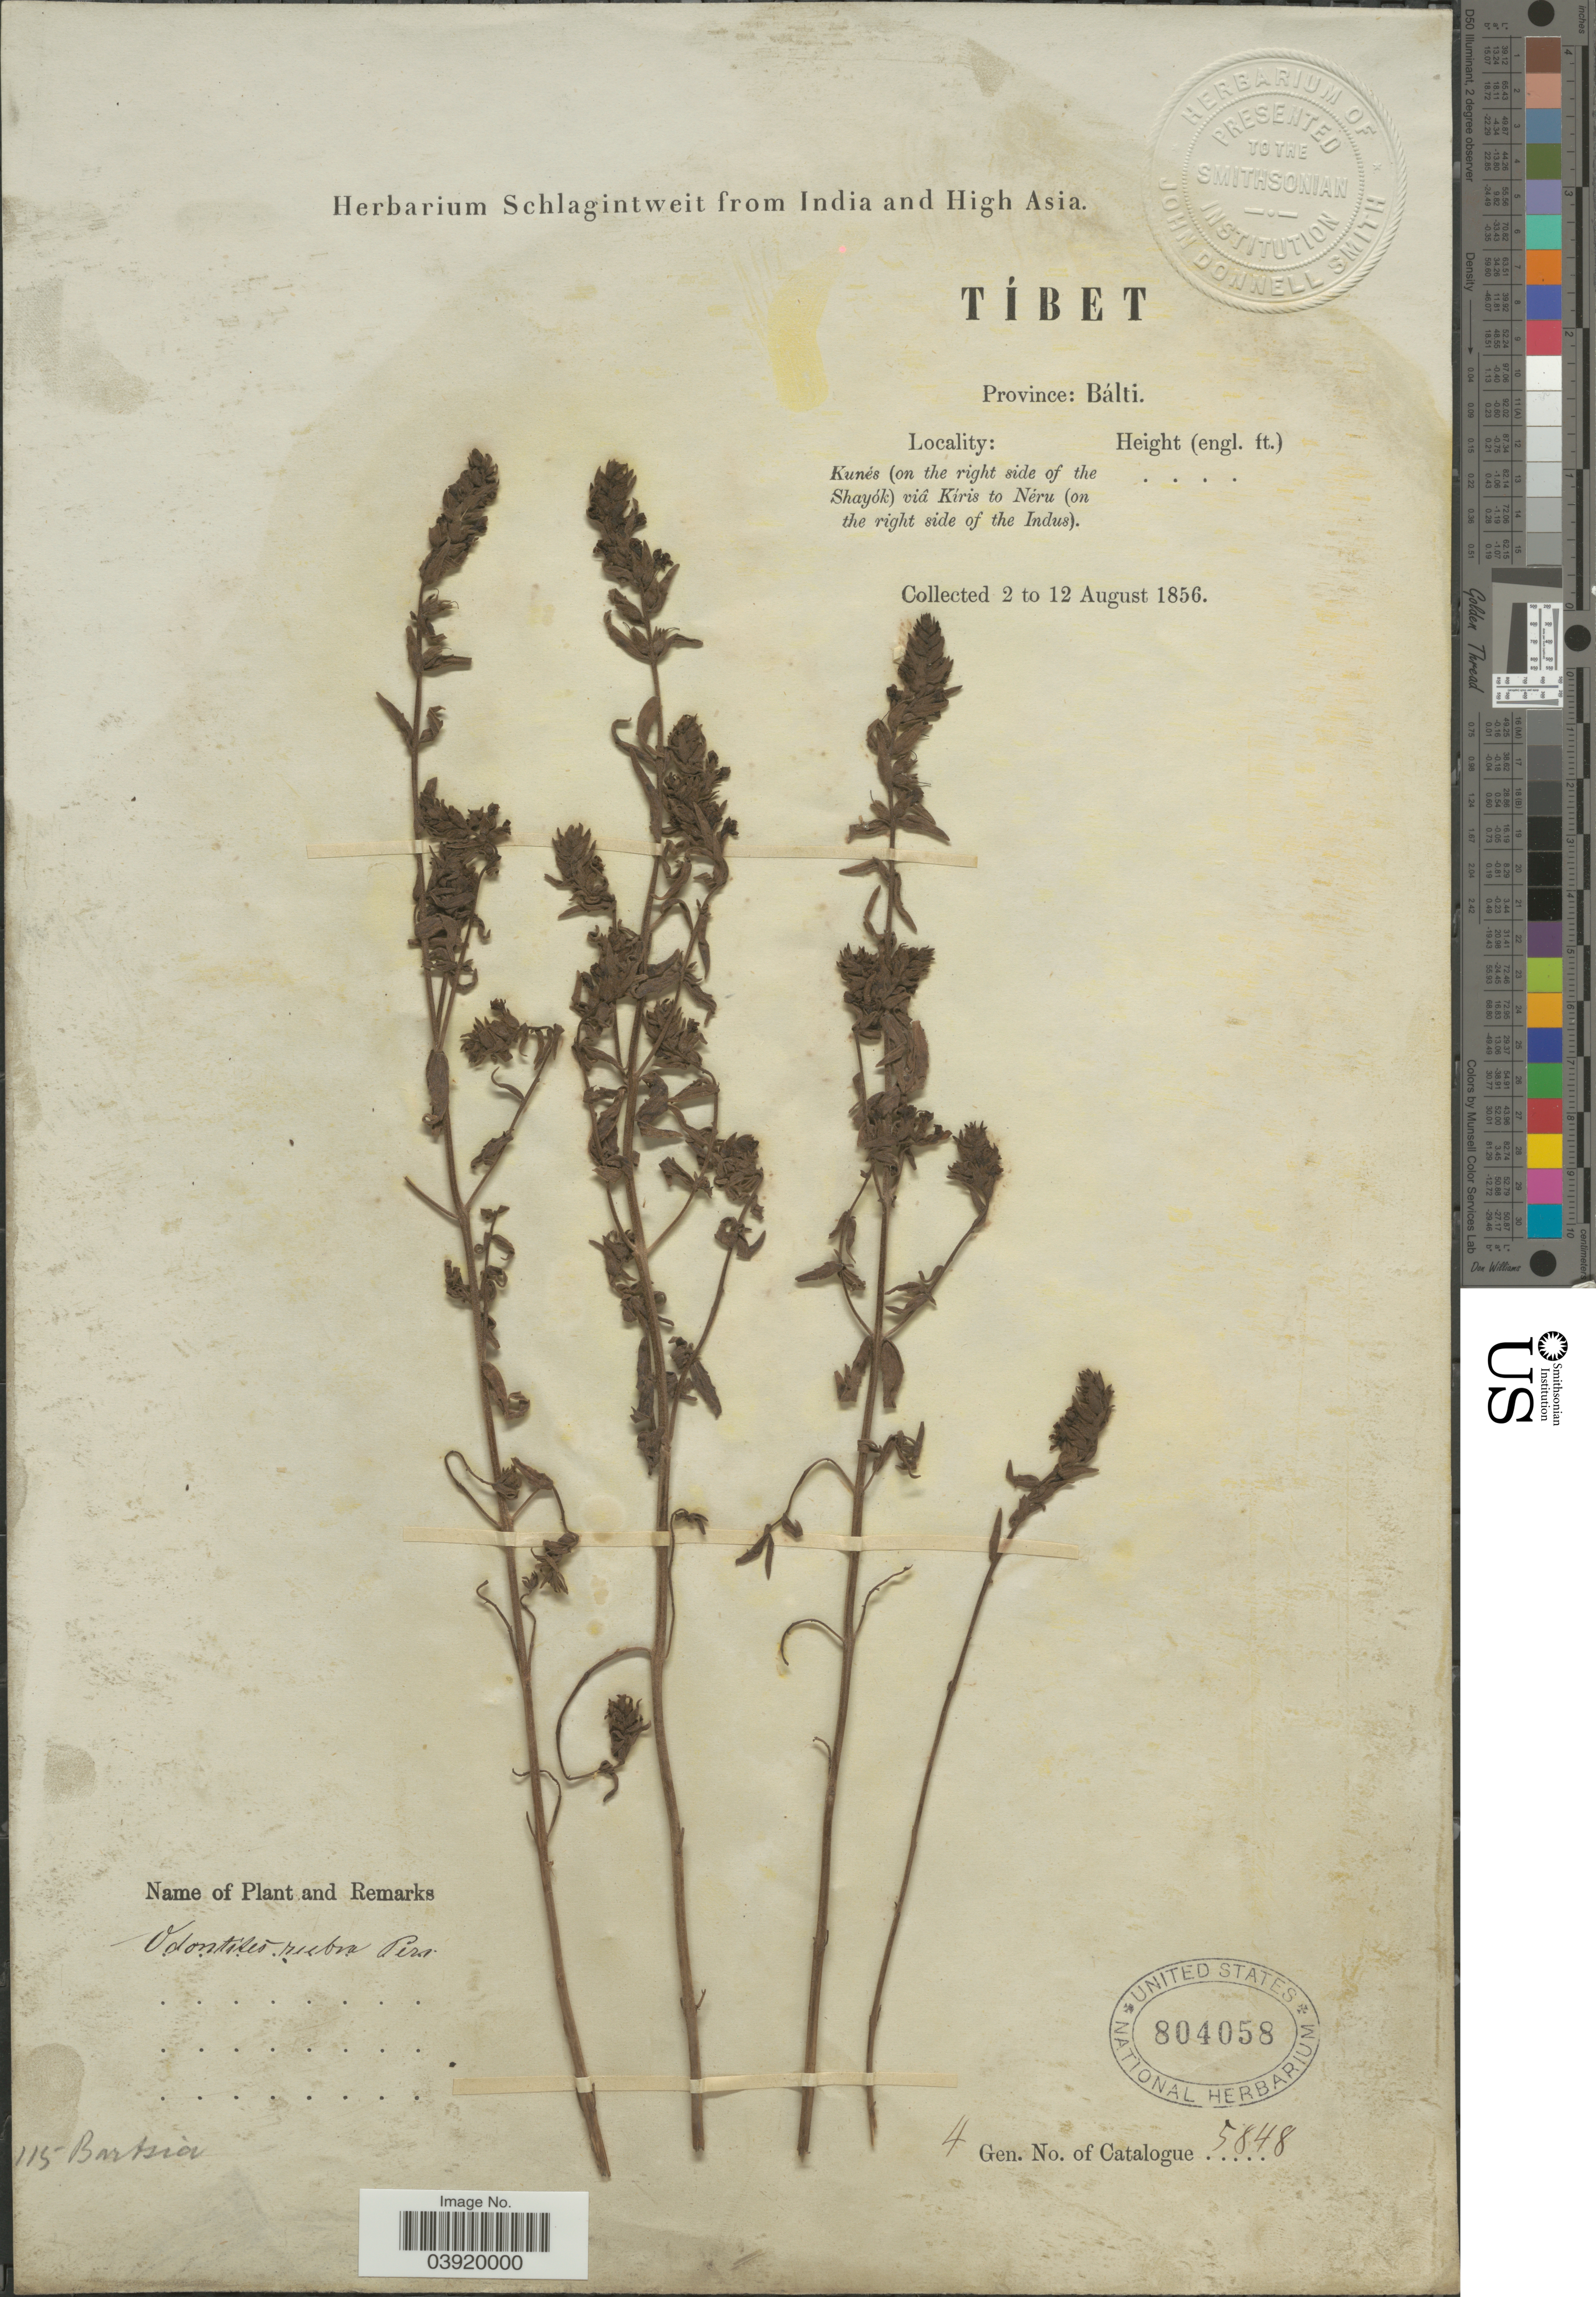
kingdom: Plantae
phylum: Tracheophyta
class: Magnoliopsida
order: Lamiales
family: Orobanchaceae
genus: Odontites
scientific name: Odontites vulgaris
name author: Moench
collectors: ex herb. Schlagintweit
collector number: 115 ?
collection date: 1856-08-02/1856-08-12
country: China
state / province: Xizang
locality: Tíbet. Province: Bálti. Kunés (on the right side of the Shayók) viâ Kíris to Néru (on the right side of the Indus).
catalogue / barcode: US 804058